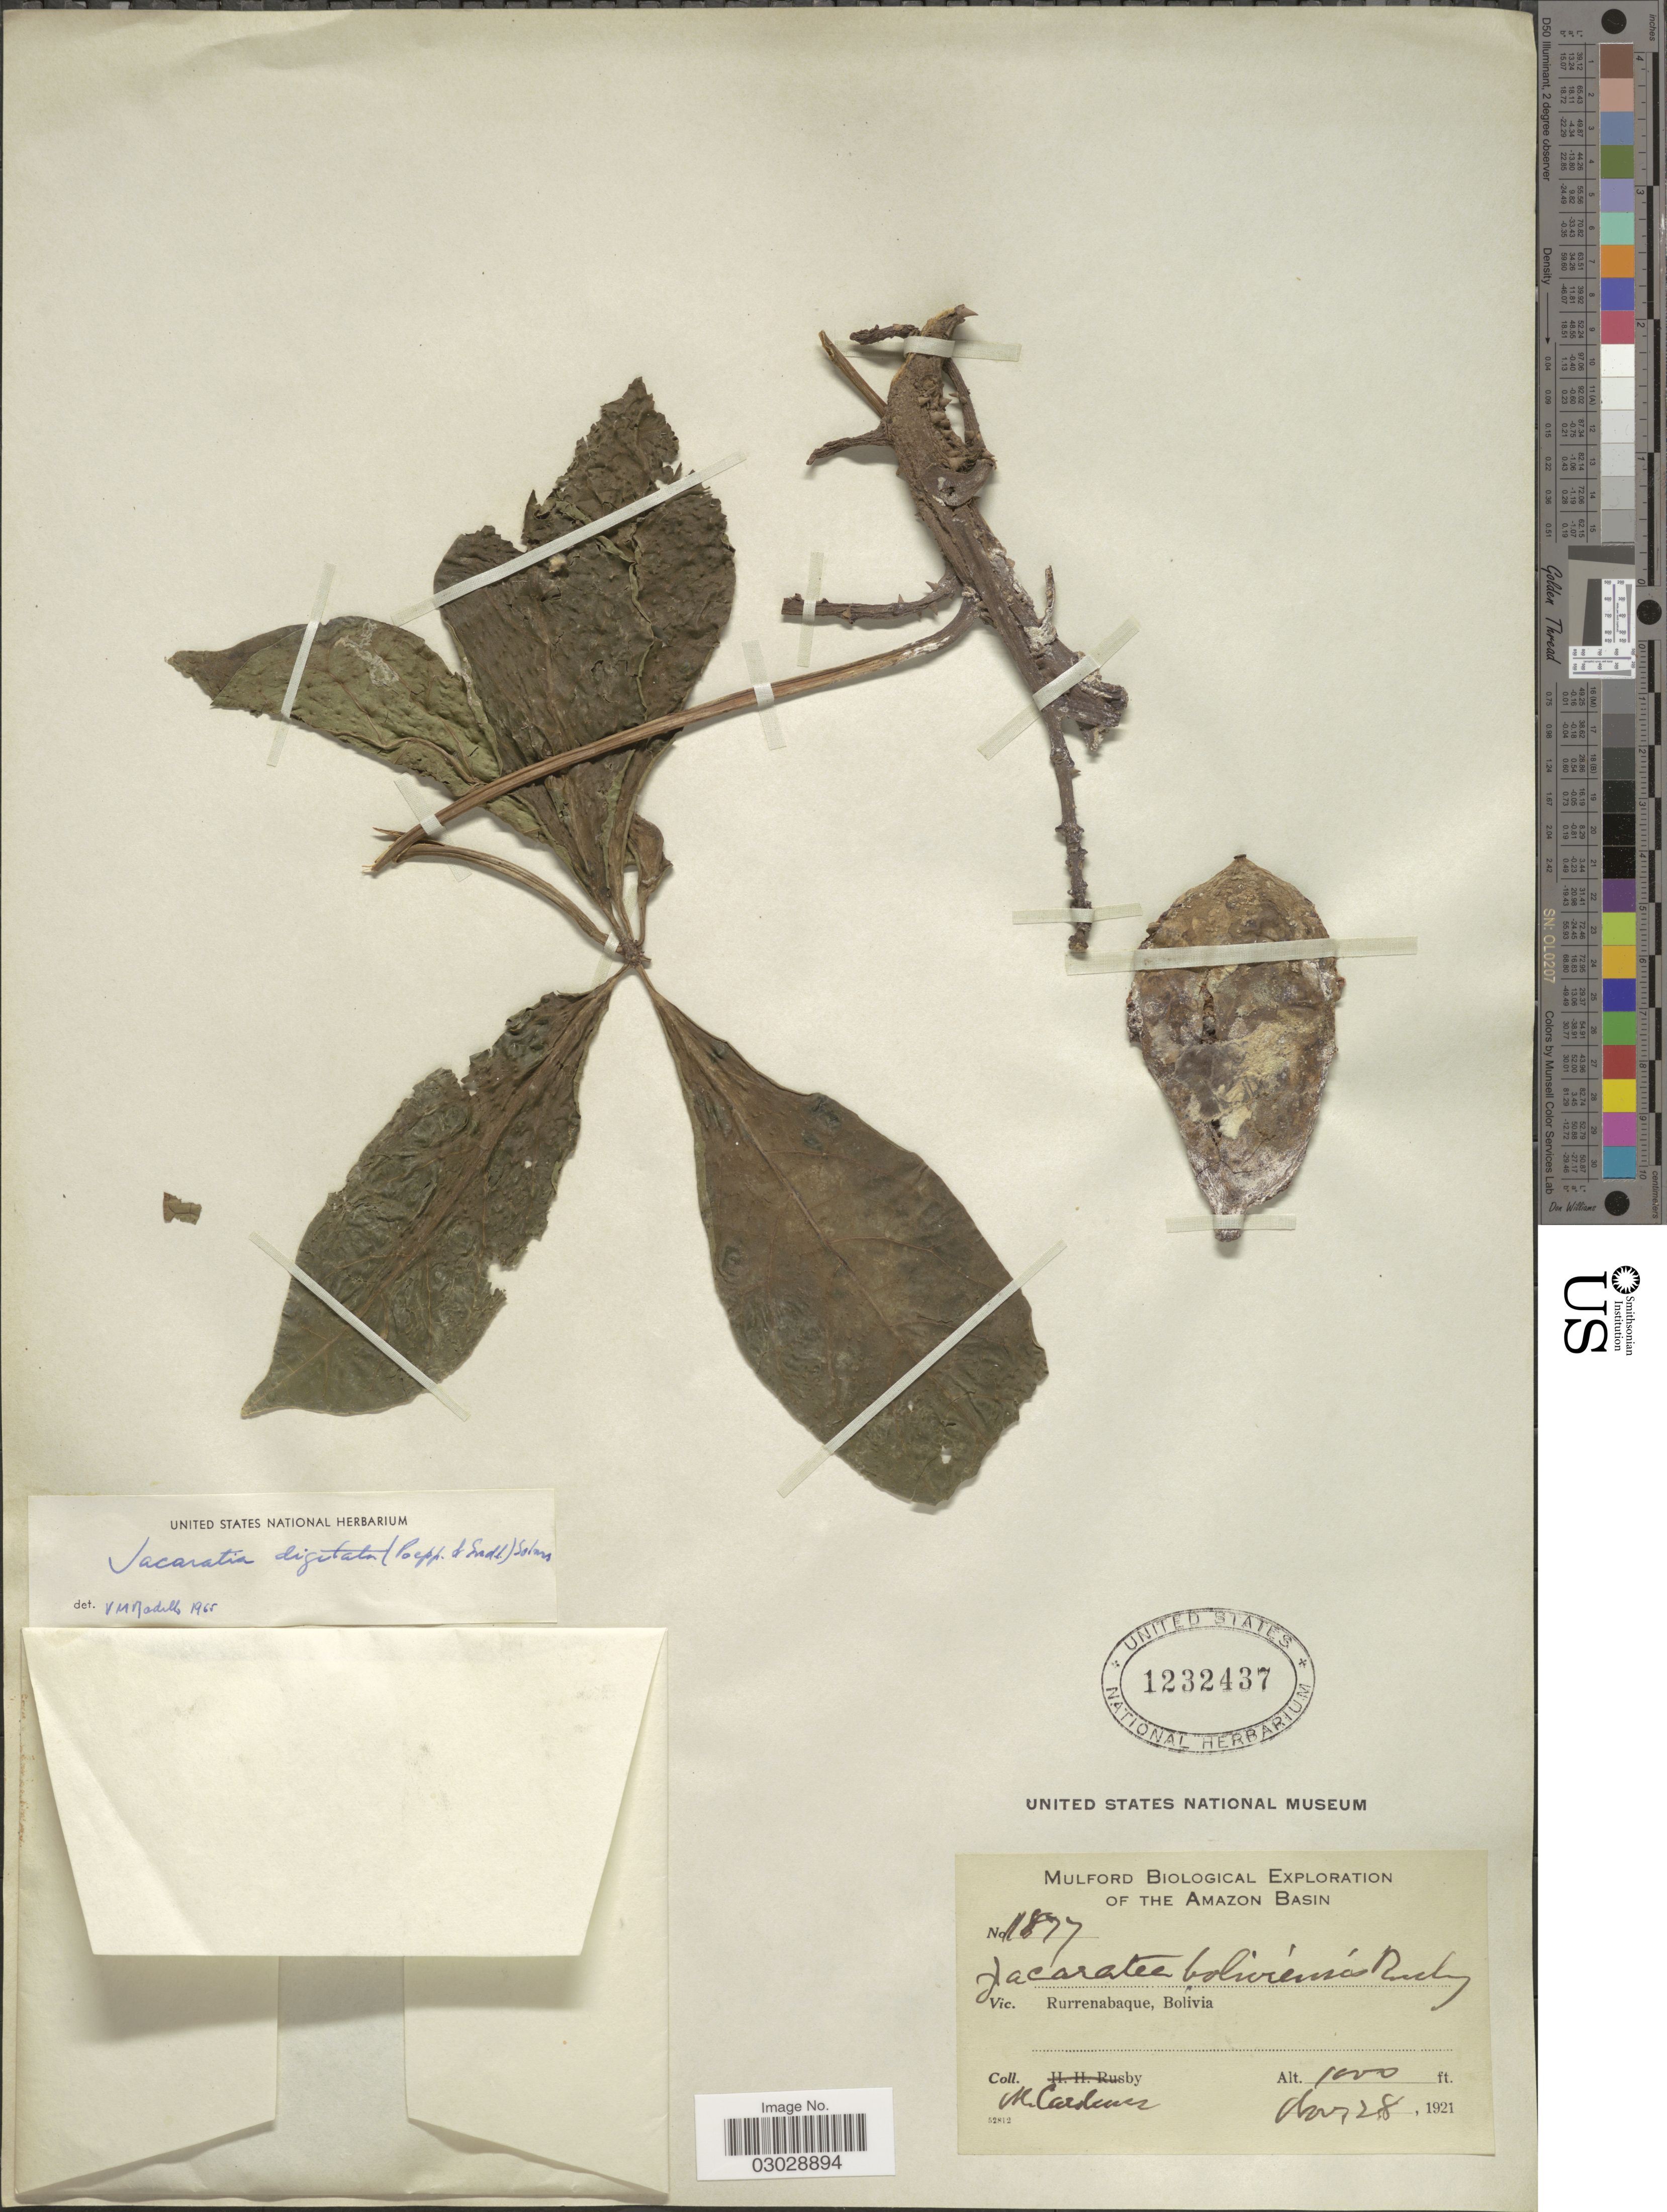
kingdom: Plantae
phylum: Tracheophyta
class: Magnoliopsida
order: Brassicales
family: Caricaceae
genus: Jacaratia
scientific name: Jacaratia digitata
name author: (Poepp. & Endl.) Solms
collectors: M. Cárdenas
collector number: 1877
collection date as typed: Nov. 28, 1921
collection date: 1921-11-28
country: Bolivia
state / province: Beni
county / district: José Ballivián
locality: Rurrenabaque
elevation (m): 305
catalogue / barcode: US 1232437